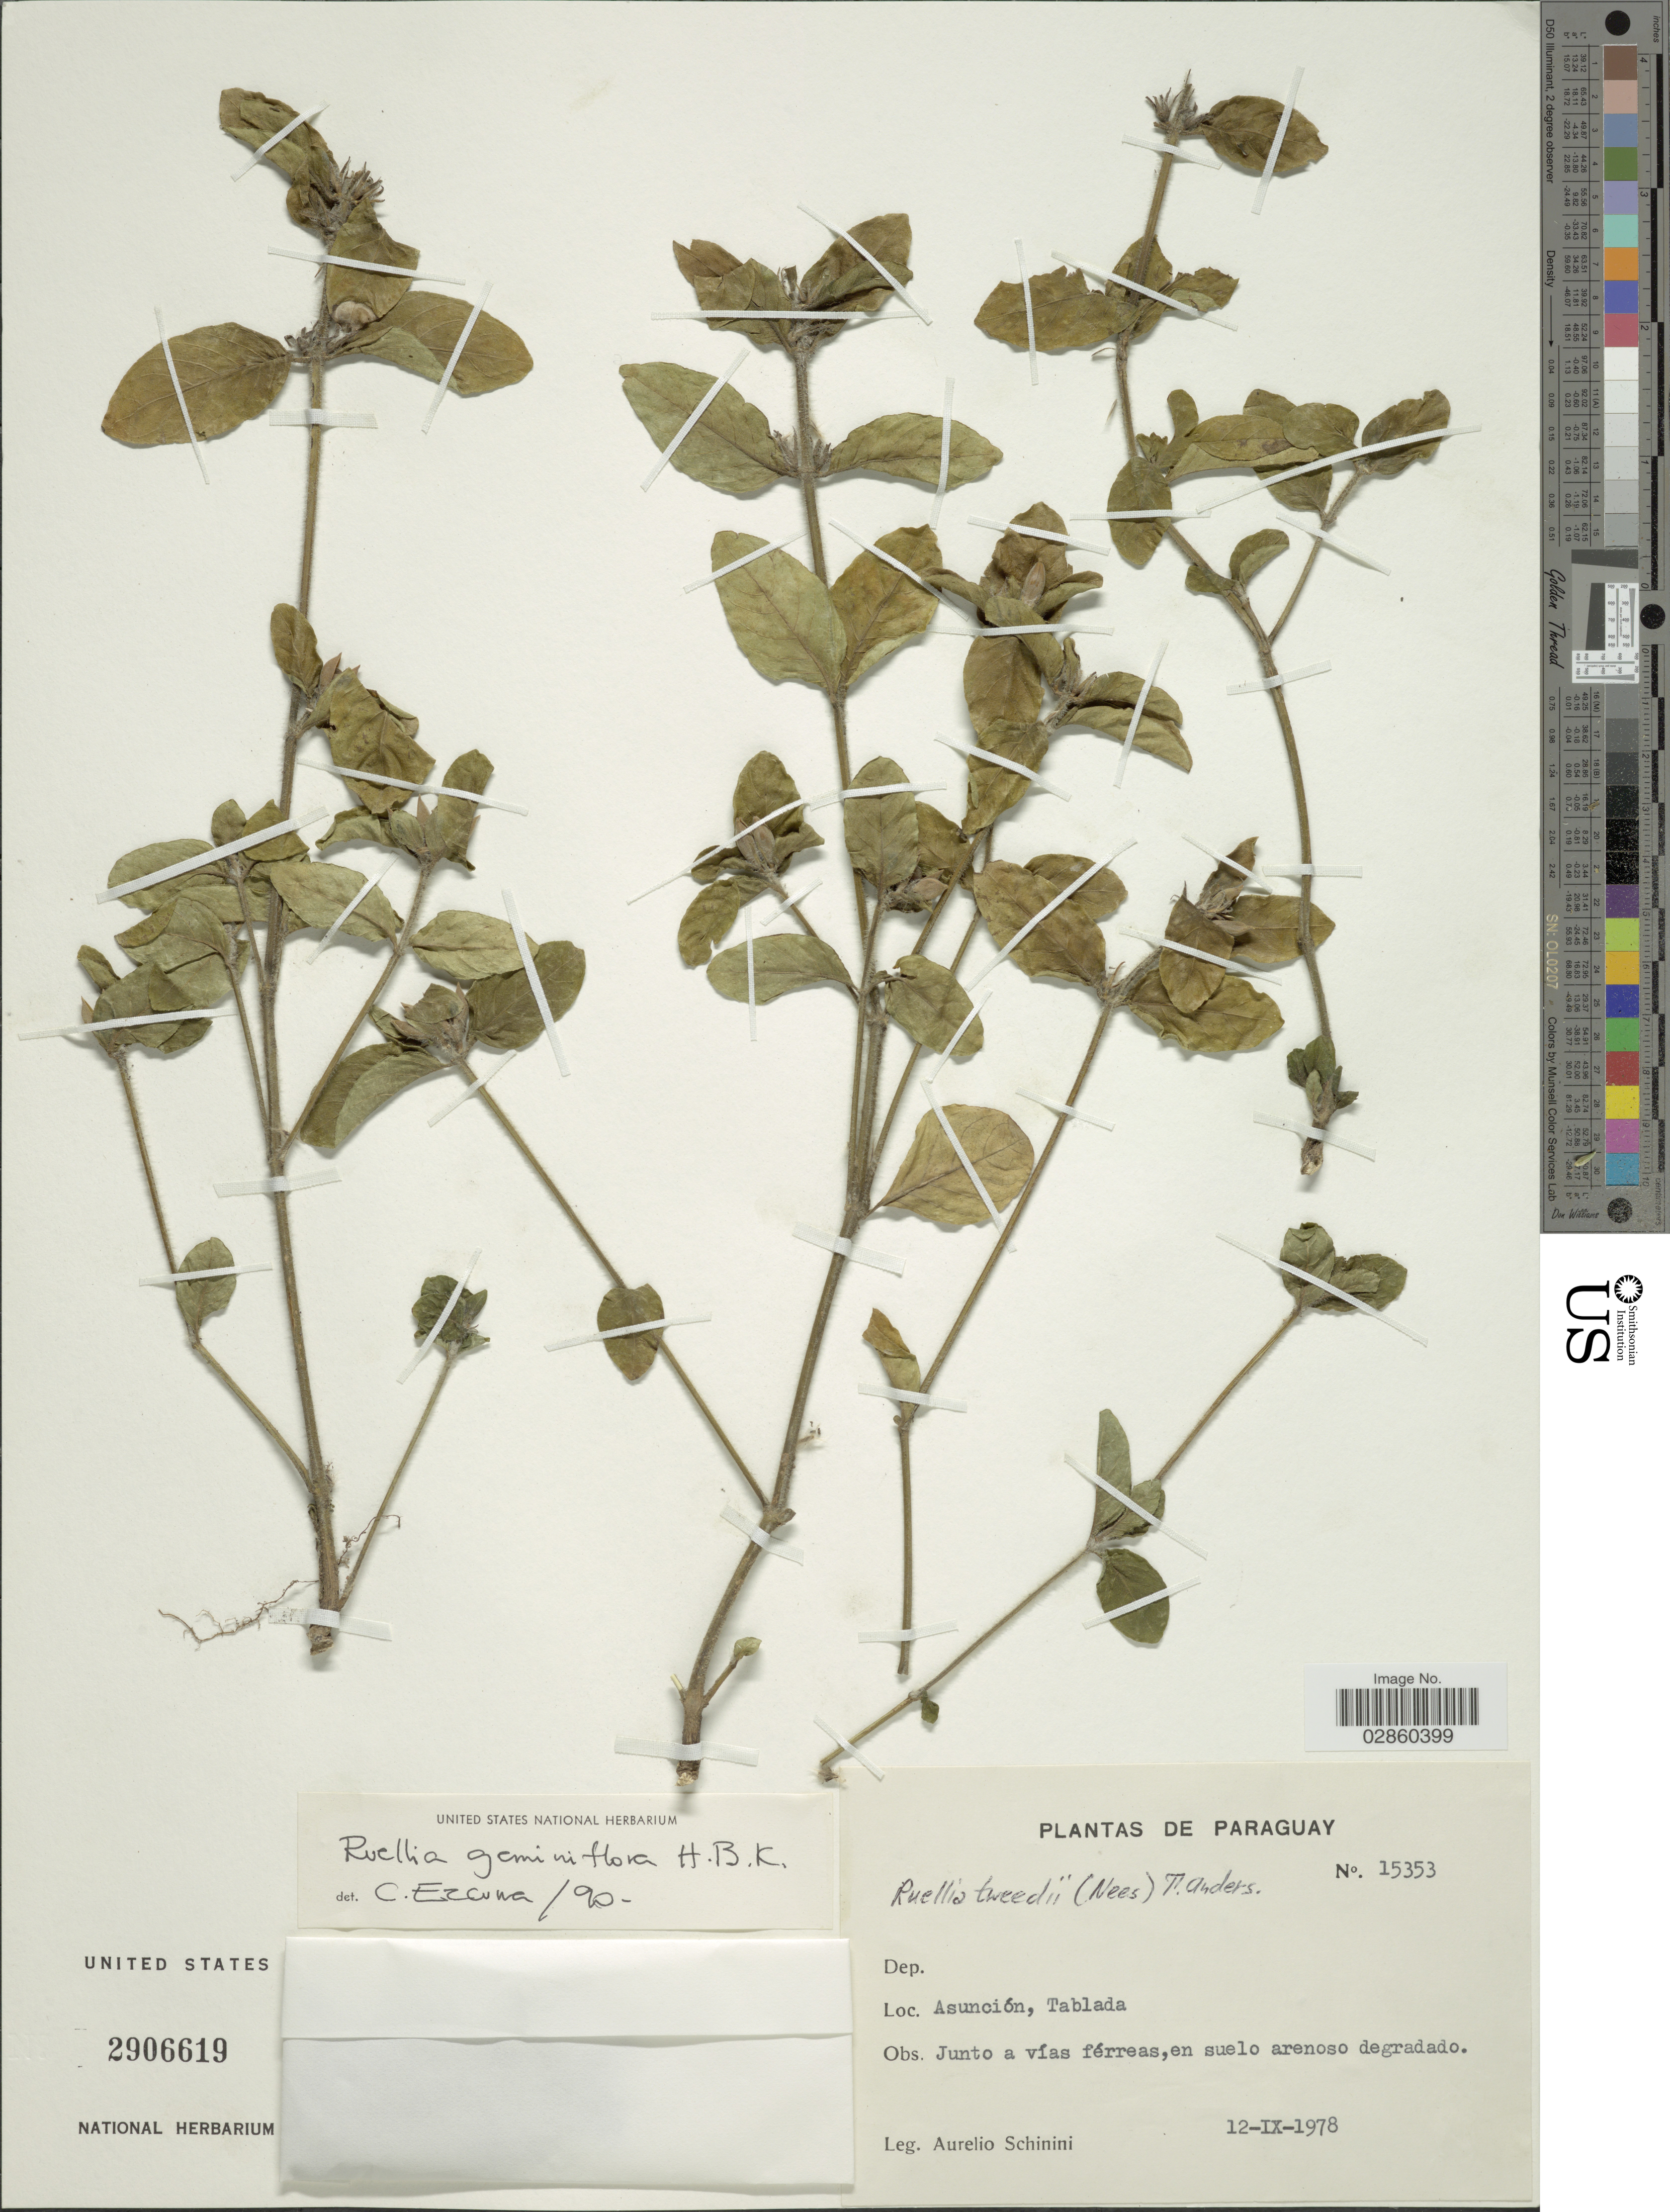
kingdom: Plantae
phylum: Tracheophyta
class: Magnoliopsida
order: Lamiales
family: Acanthaceae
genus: Ruellia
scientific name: Ruellia geminiflora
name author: Kunth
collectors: A. Schinini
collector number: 15353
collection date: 1978-09-12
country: Paraguay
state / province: Asuncion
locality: Asunción, Tablada.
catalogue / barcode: US 2906619